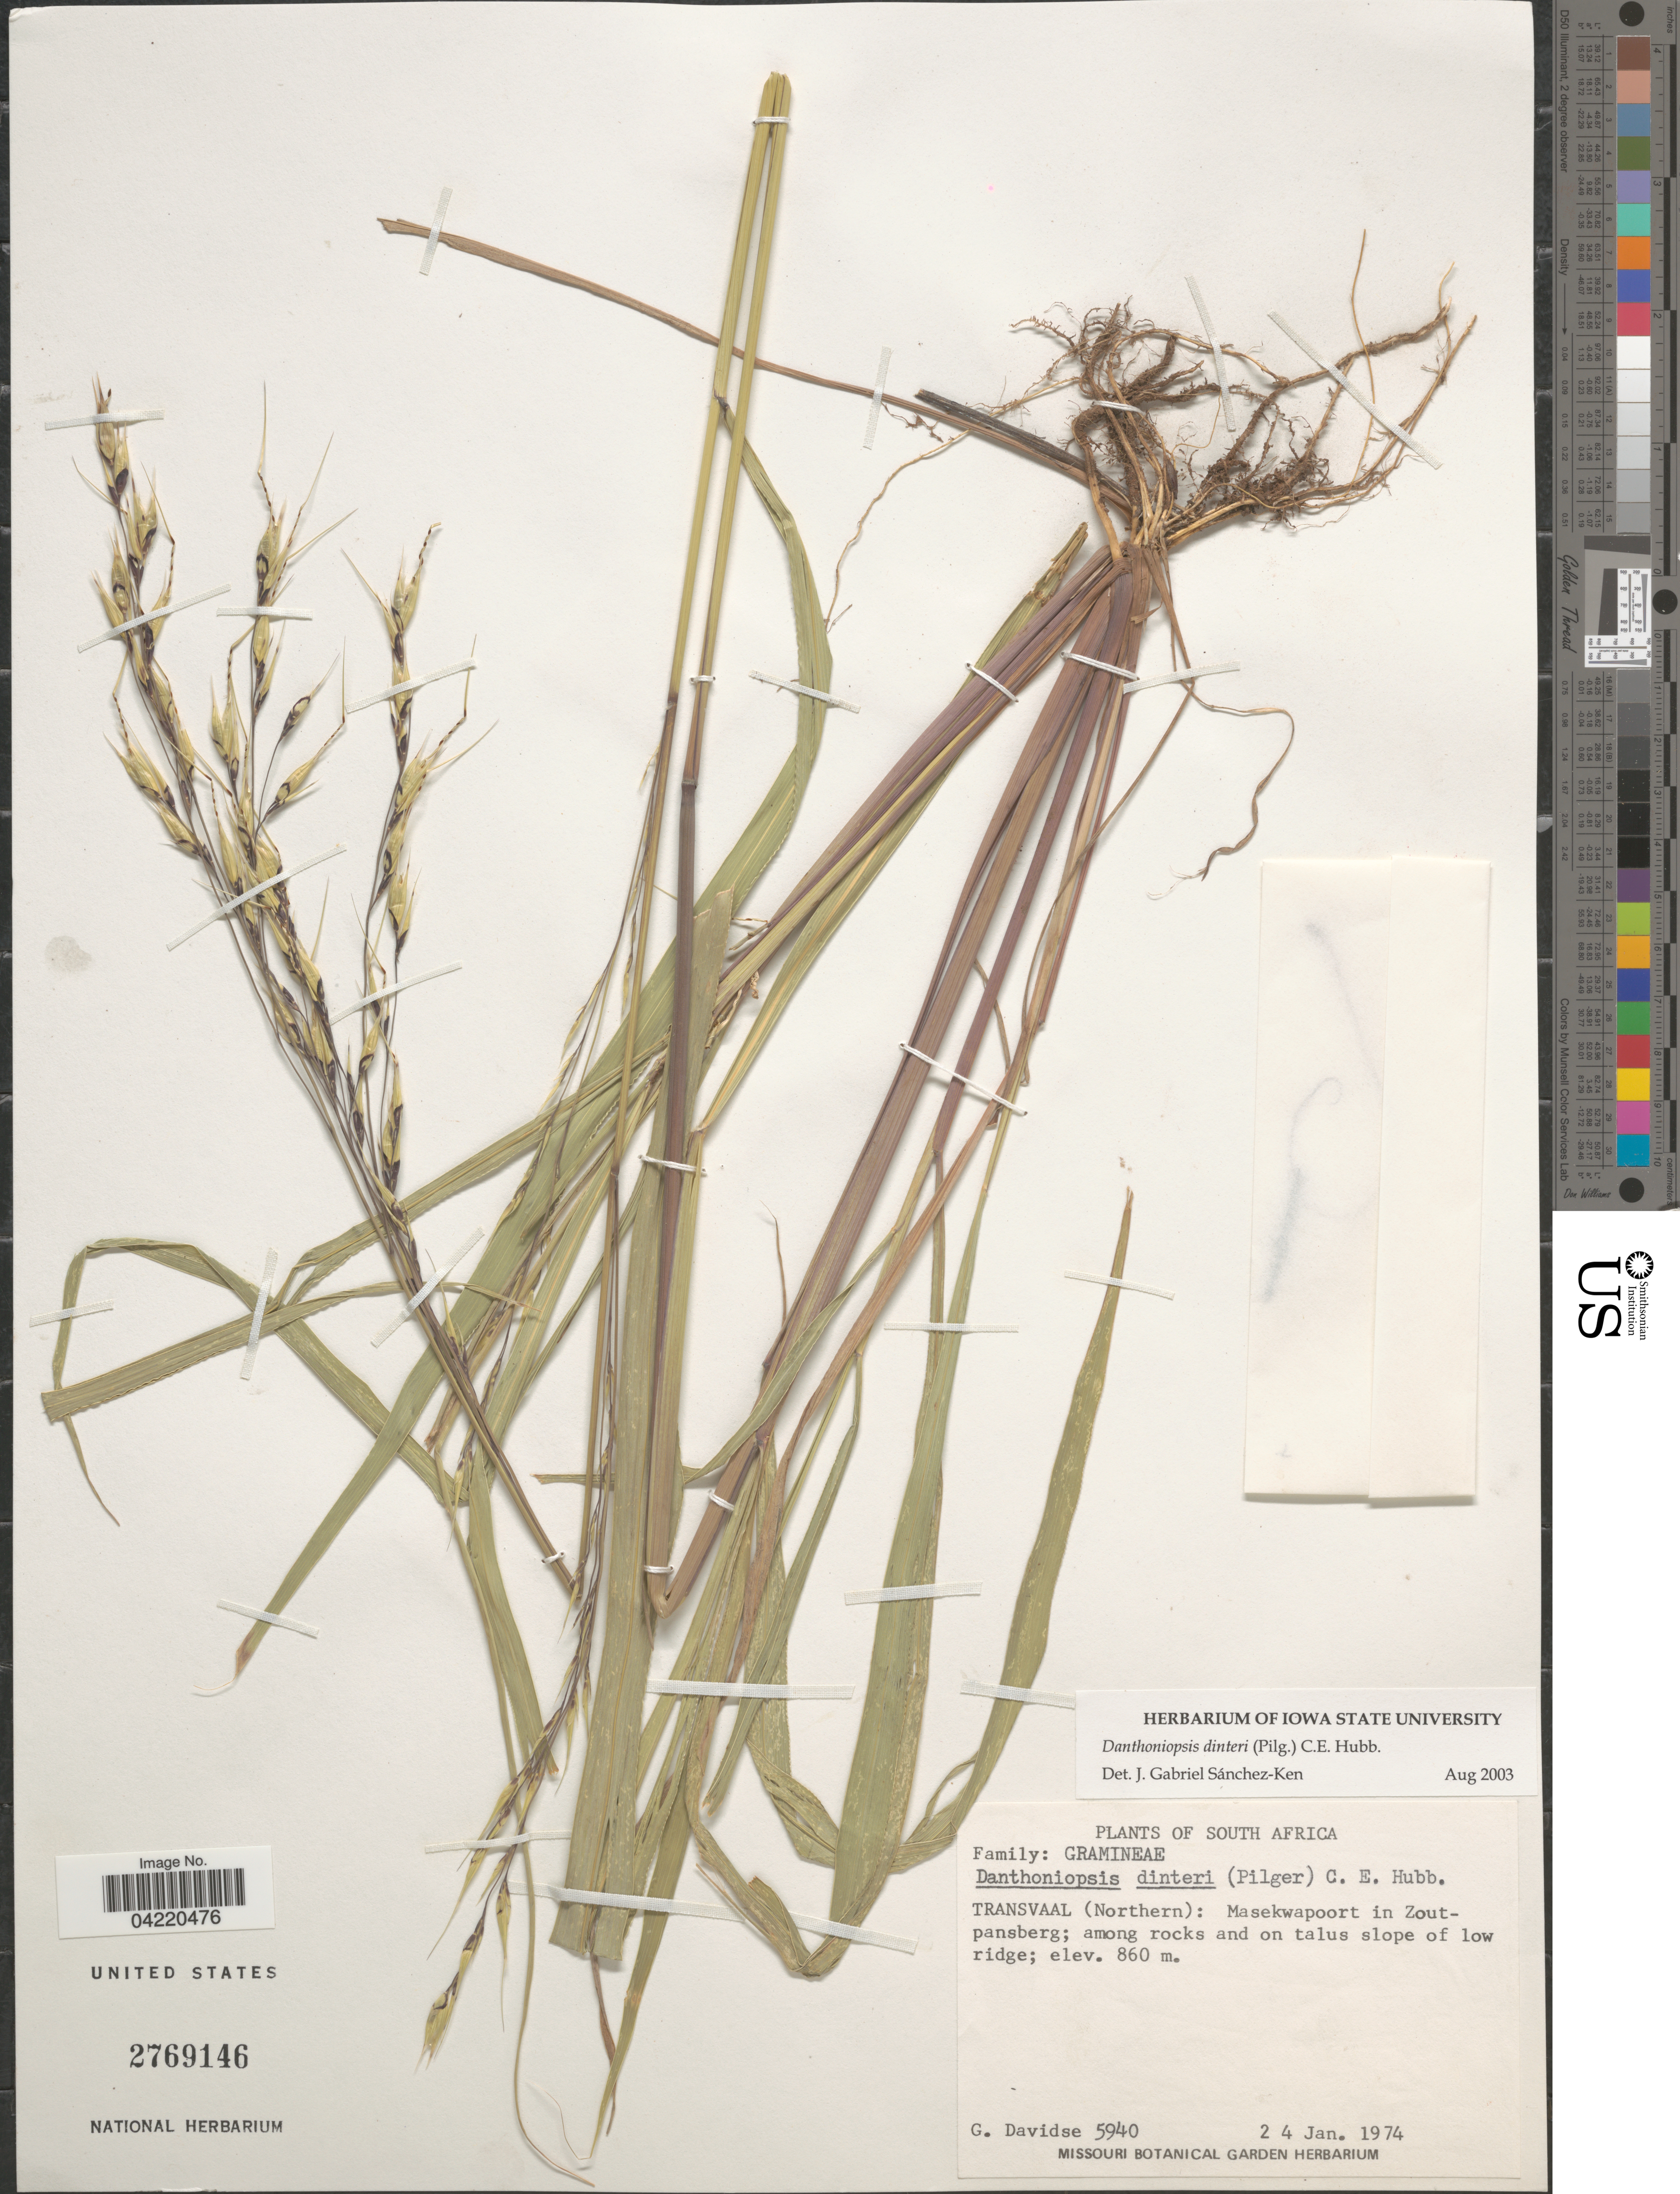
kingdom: Plantae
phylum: Tracheophyta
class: Liliopsida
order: Poales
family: Poaceae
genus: Danthoniopsis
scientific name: Danthoniopsis dinteri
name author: (Pilg.) C. E. Hubb.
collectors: G. Davidse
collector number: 5940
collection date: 1974-01-24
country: South Africa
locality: Transvaal (Northern): Masekwapoort in Zoutpansberg; among rocks and on talus slope of low ridge.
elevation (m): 860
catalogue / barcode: US 2769146